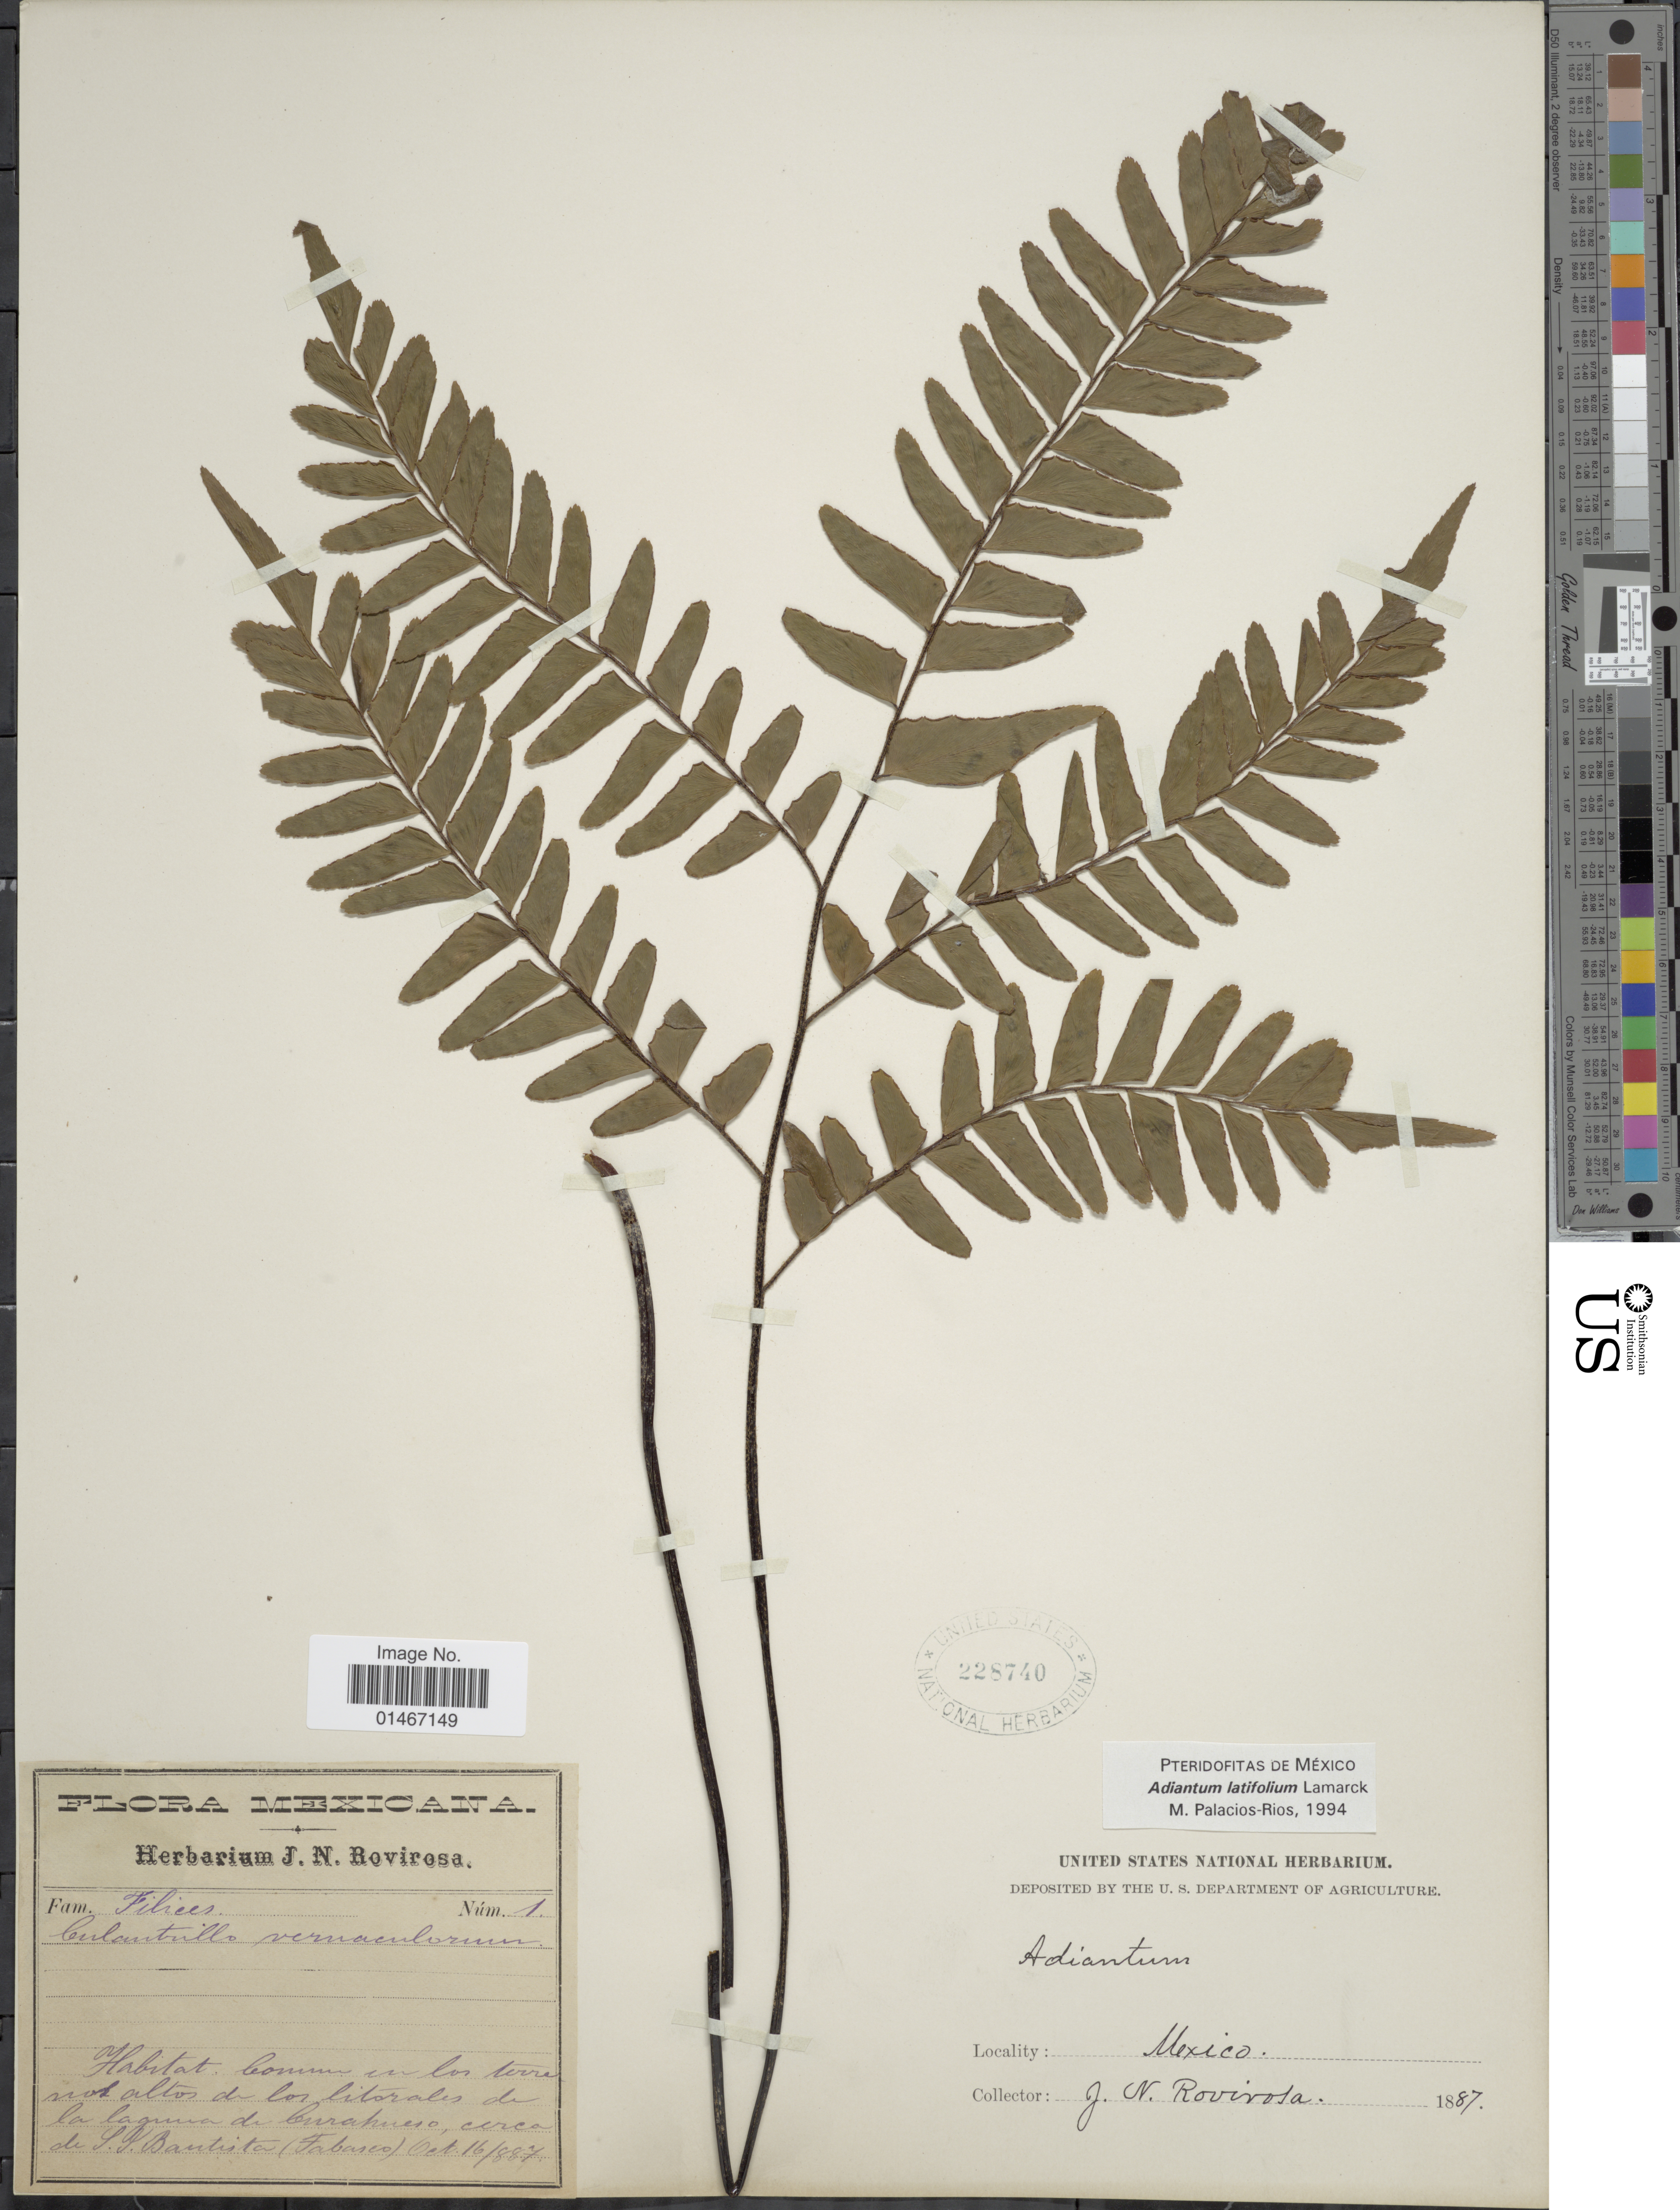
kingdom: Plantae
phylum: Tracheophyta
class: Polypodiopsida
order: Polypodiales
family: Pteridaceae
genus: Adiantum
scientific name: Adiantum latifolium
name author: Lam.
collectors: J. N. Rovirosa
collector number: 1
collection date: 1887-10-16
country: Mexico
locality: Altos de los litorales de la laguna de Curahueso, cerca de S.J. Bautista (Tabasco).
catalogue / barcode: US 228740